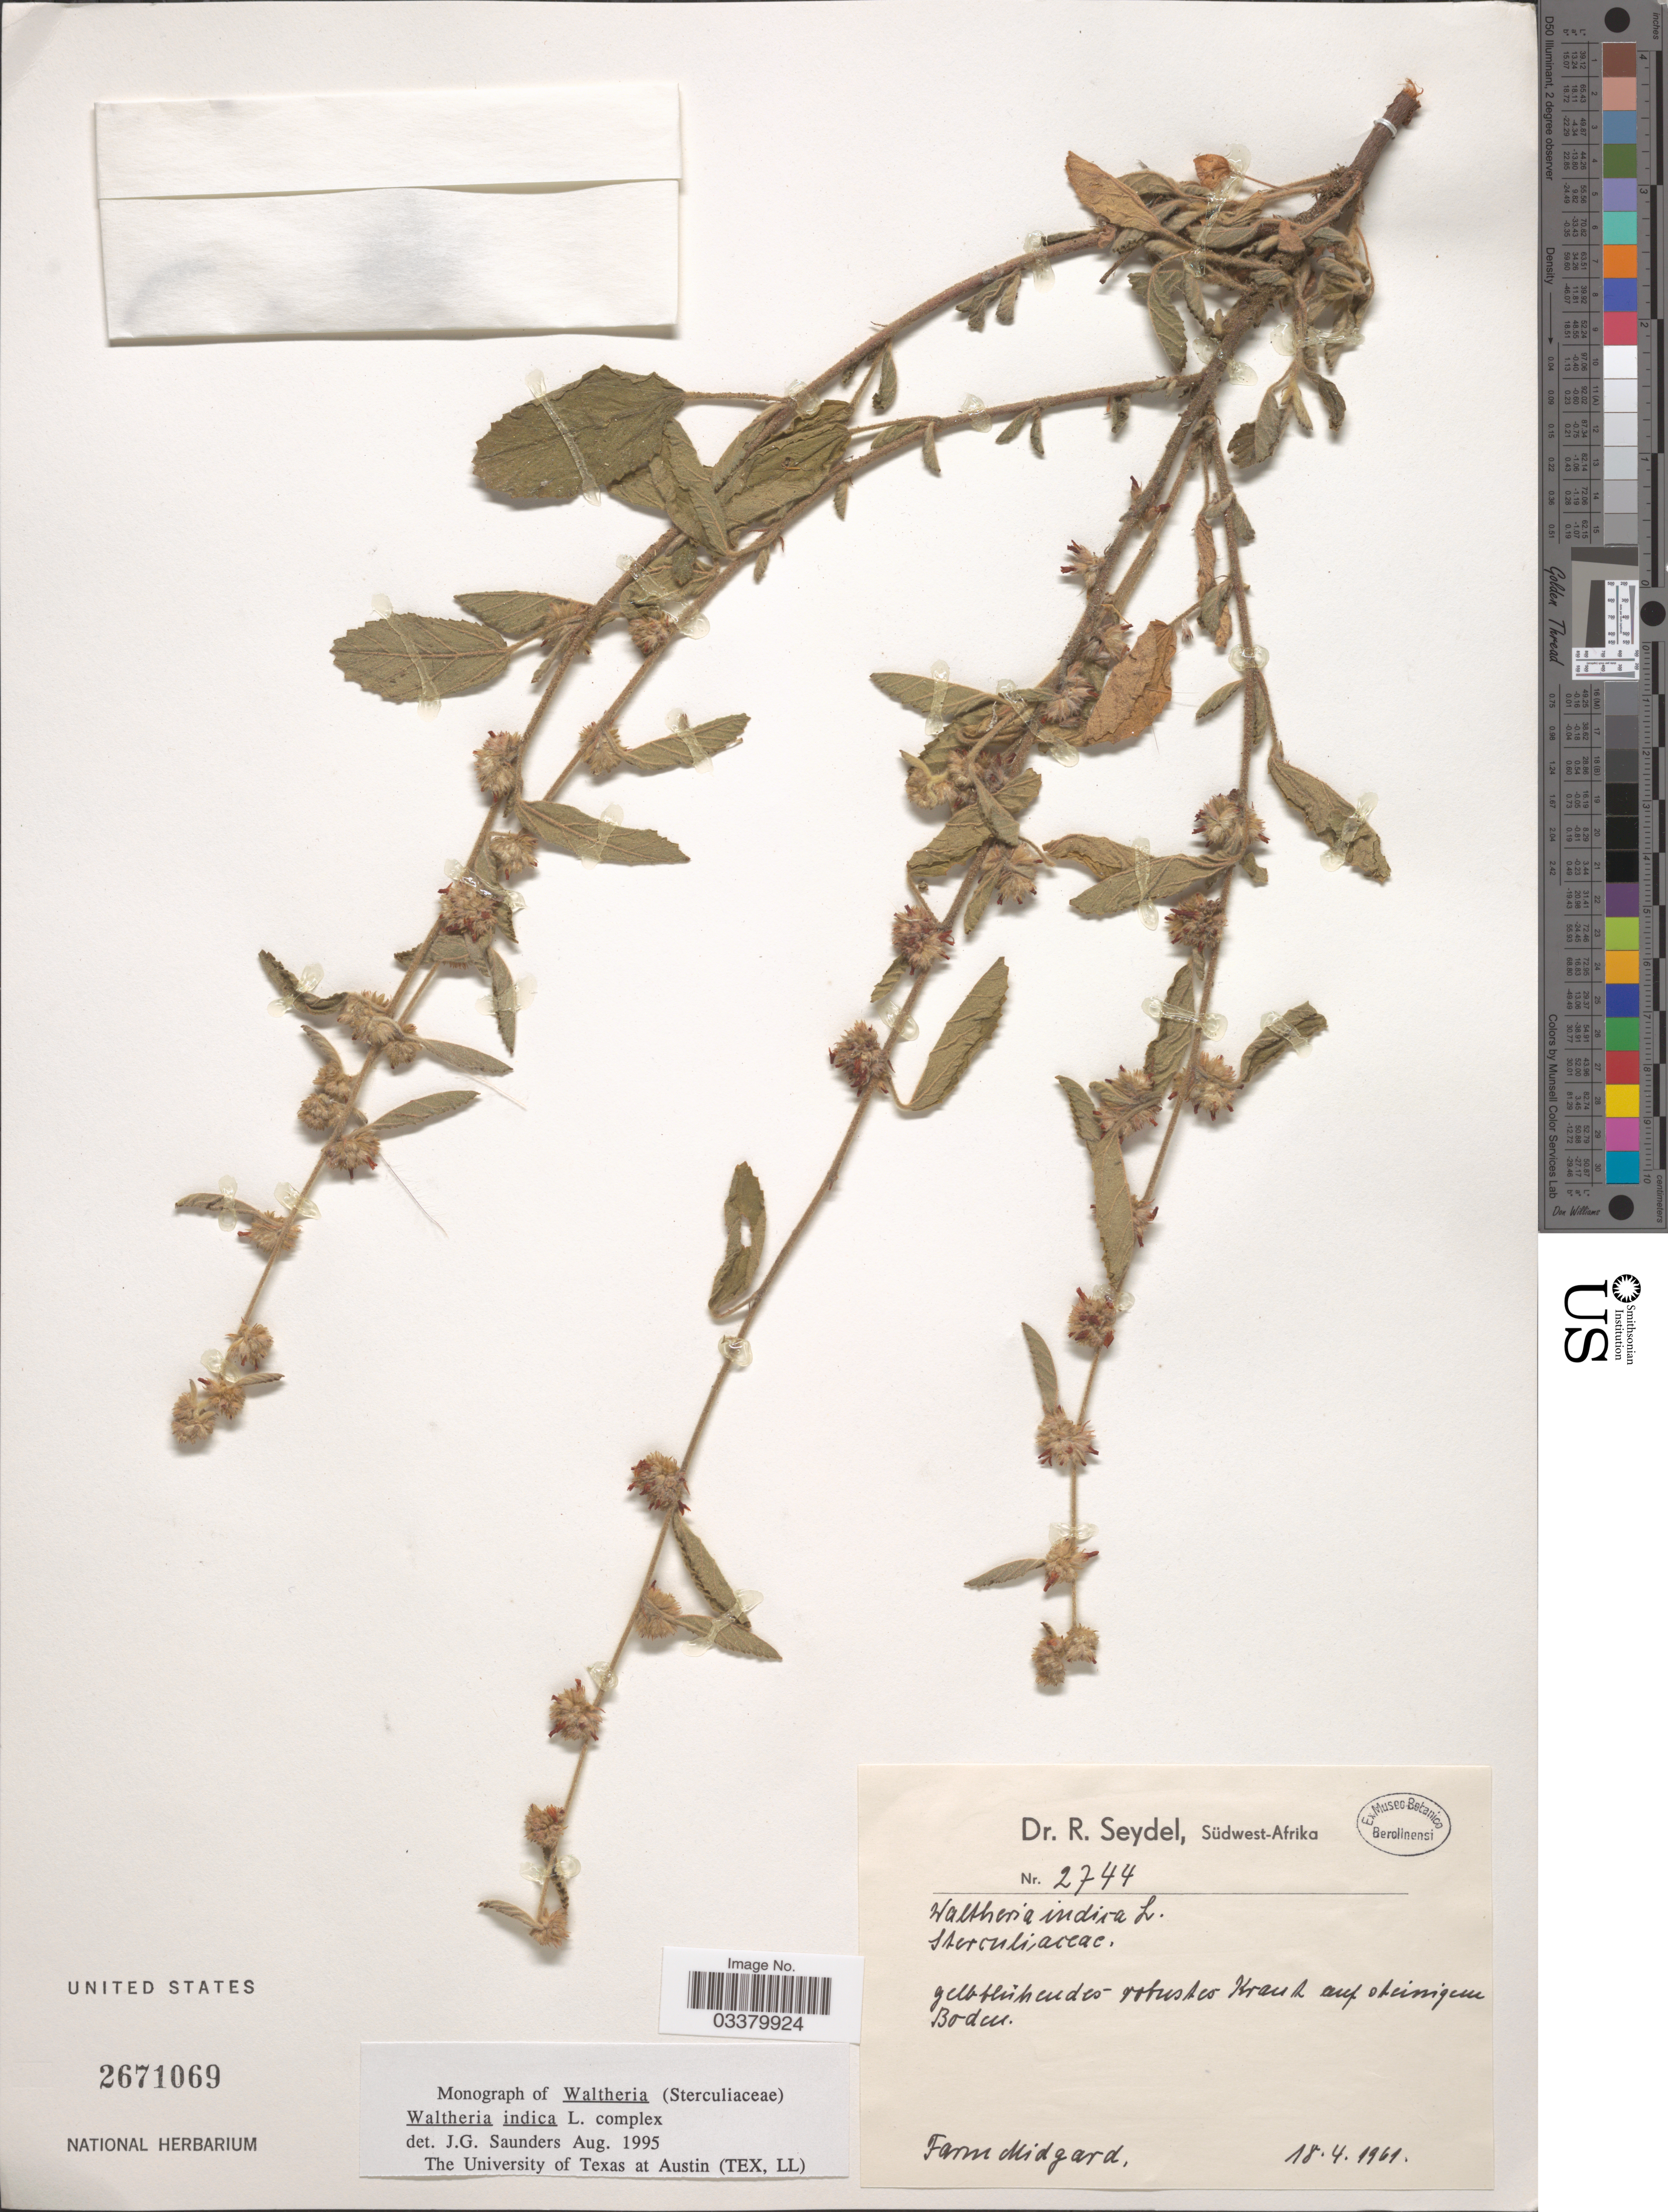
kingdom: Plantae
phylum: Tracheophyta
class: Magnoliopsida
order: Malvales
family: Malvaceae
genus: Waltheria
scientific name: Waltheria indica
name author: L.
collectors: R. Seydel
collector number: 2744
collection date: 1961-04-18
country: Namibia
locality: Südwest-Afrika. Gelb bluhendes- robustes Kraut auf steinigem Boden. Farm Midgard.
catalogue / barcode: US 2671069